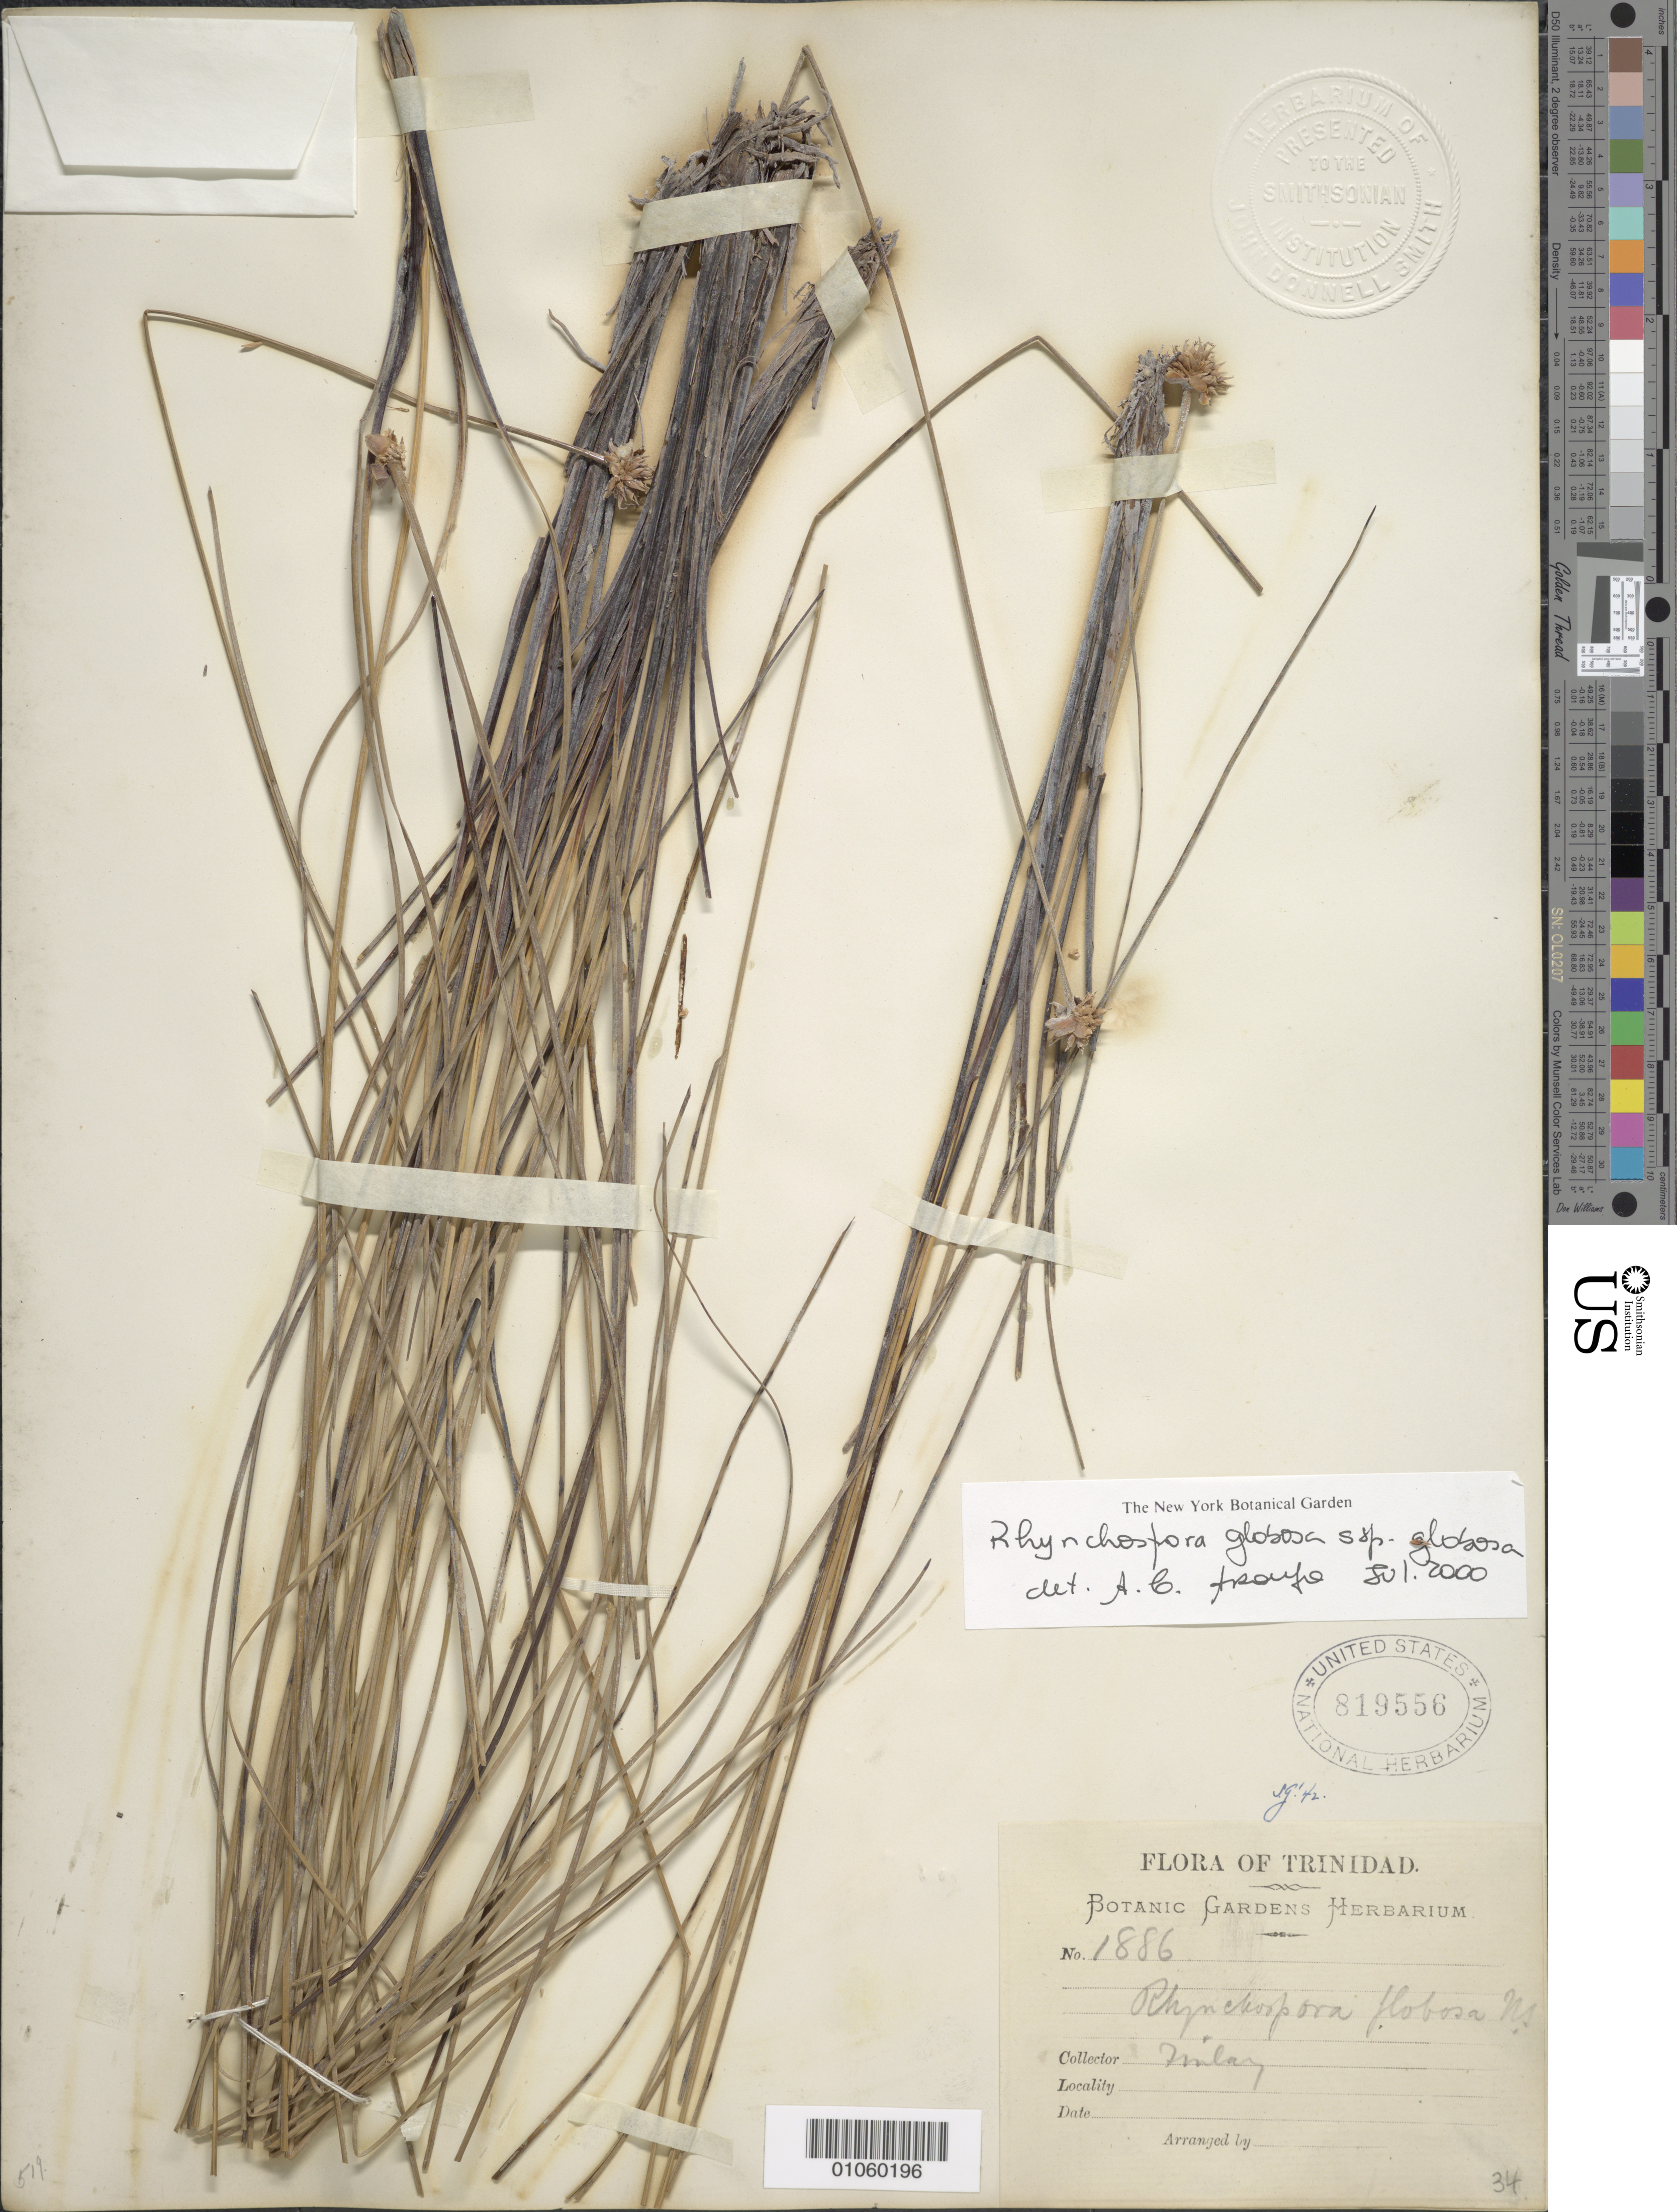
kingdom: Plantae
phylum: Tracheophyta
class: Liliopsida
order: Poales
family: Cyperaceae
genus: Rhynchospora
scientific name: Rhynchospora globosa var. globosa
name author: (Kunth) Roem. & Schult.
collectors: -. Finlay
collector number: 1886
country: Trinidad and Tobago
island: Trinidad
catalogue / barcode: US 819556